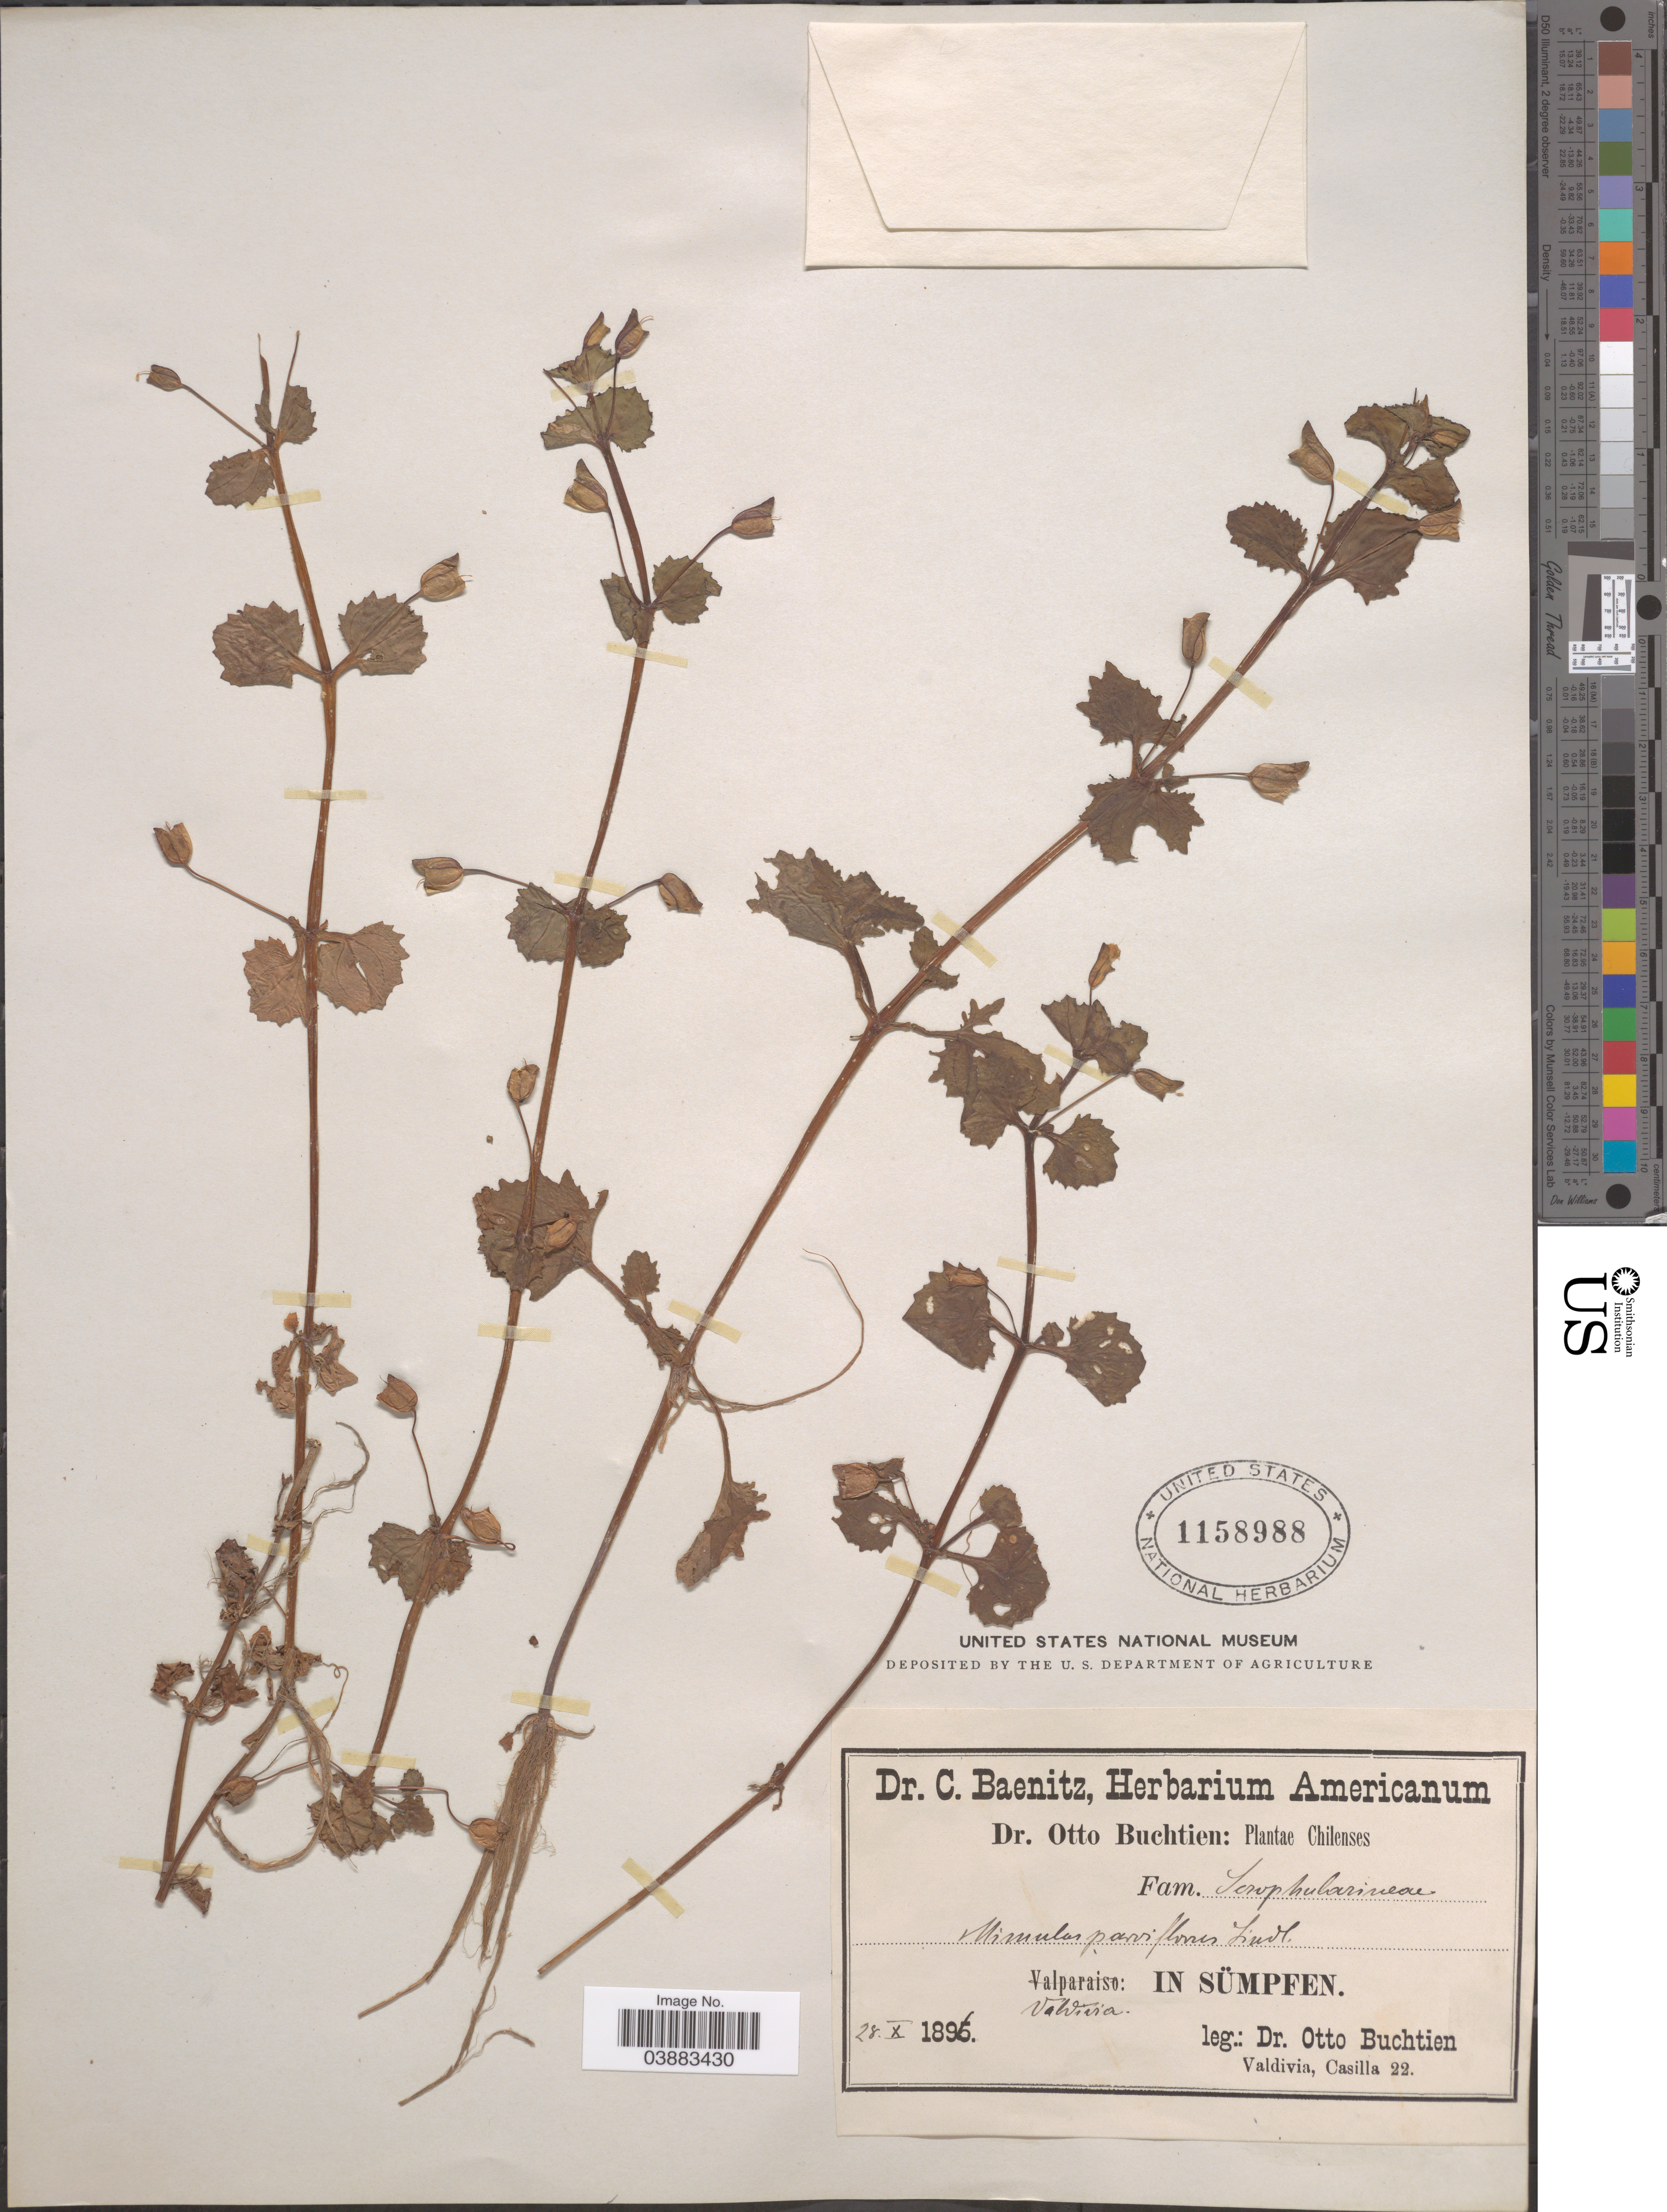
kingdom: Plantae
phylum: Tracheophyta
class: Magnoliopsida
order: Lamiales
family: Phrymaceae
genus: Mimulus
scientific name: Mimulus glabratus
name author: Kunth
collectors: O. Buchtien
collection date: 1896-10-28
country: Chile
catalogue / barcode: US 1158988